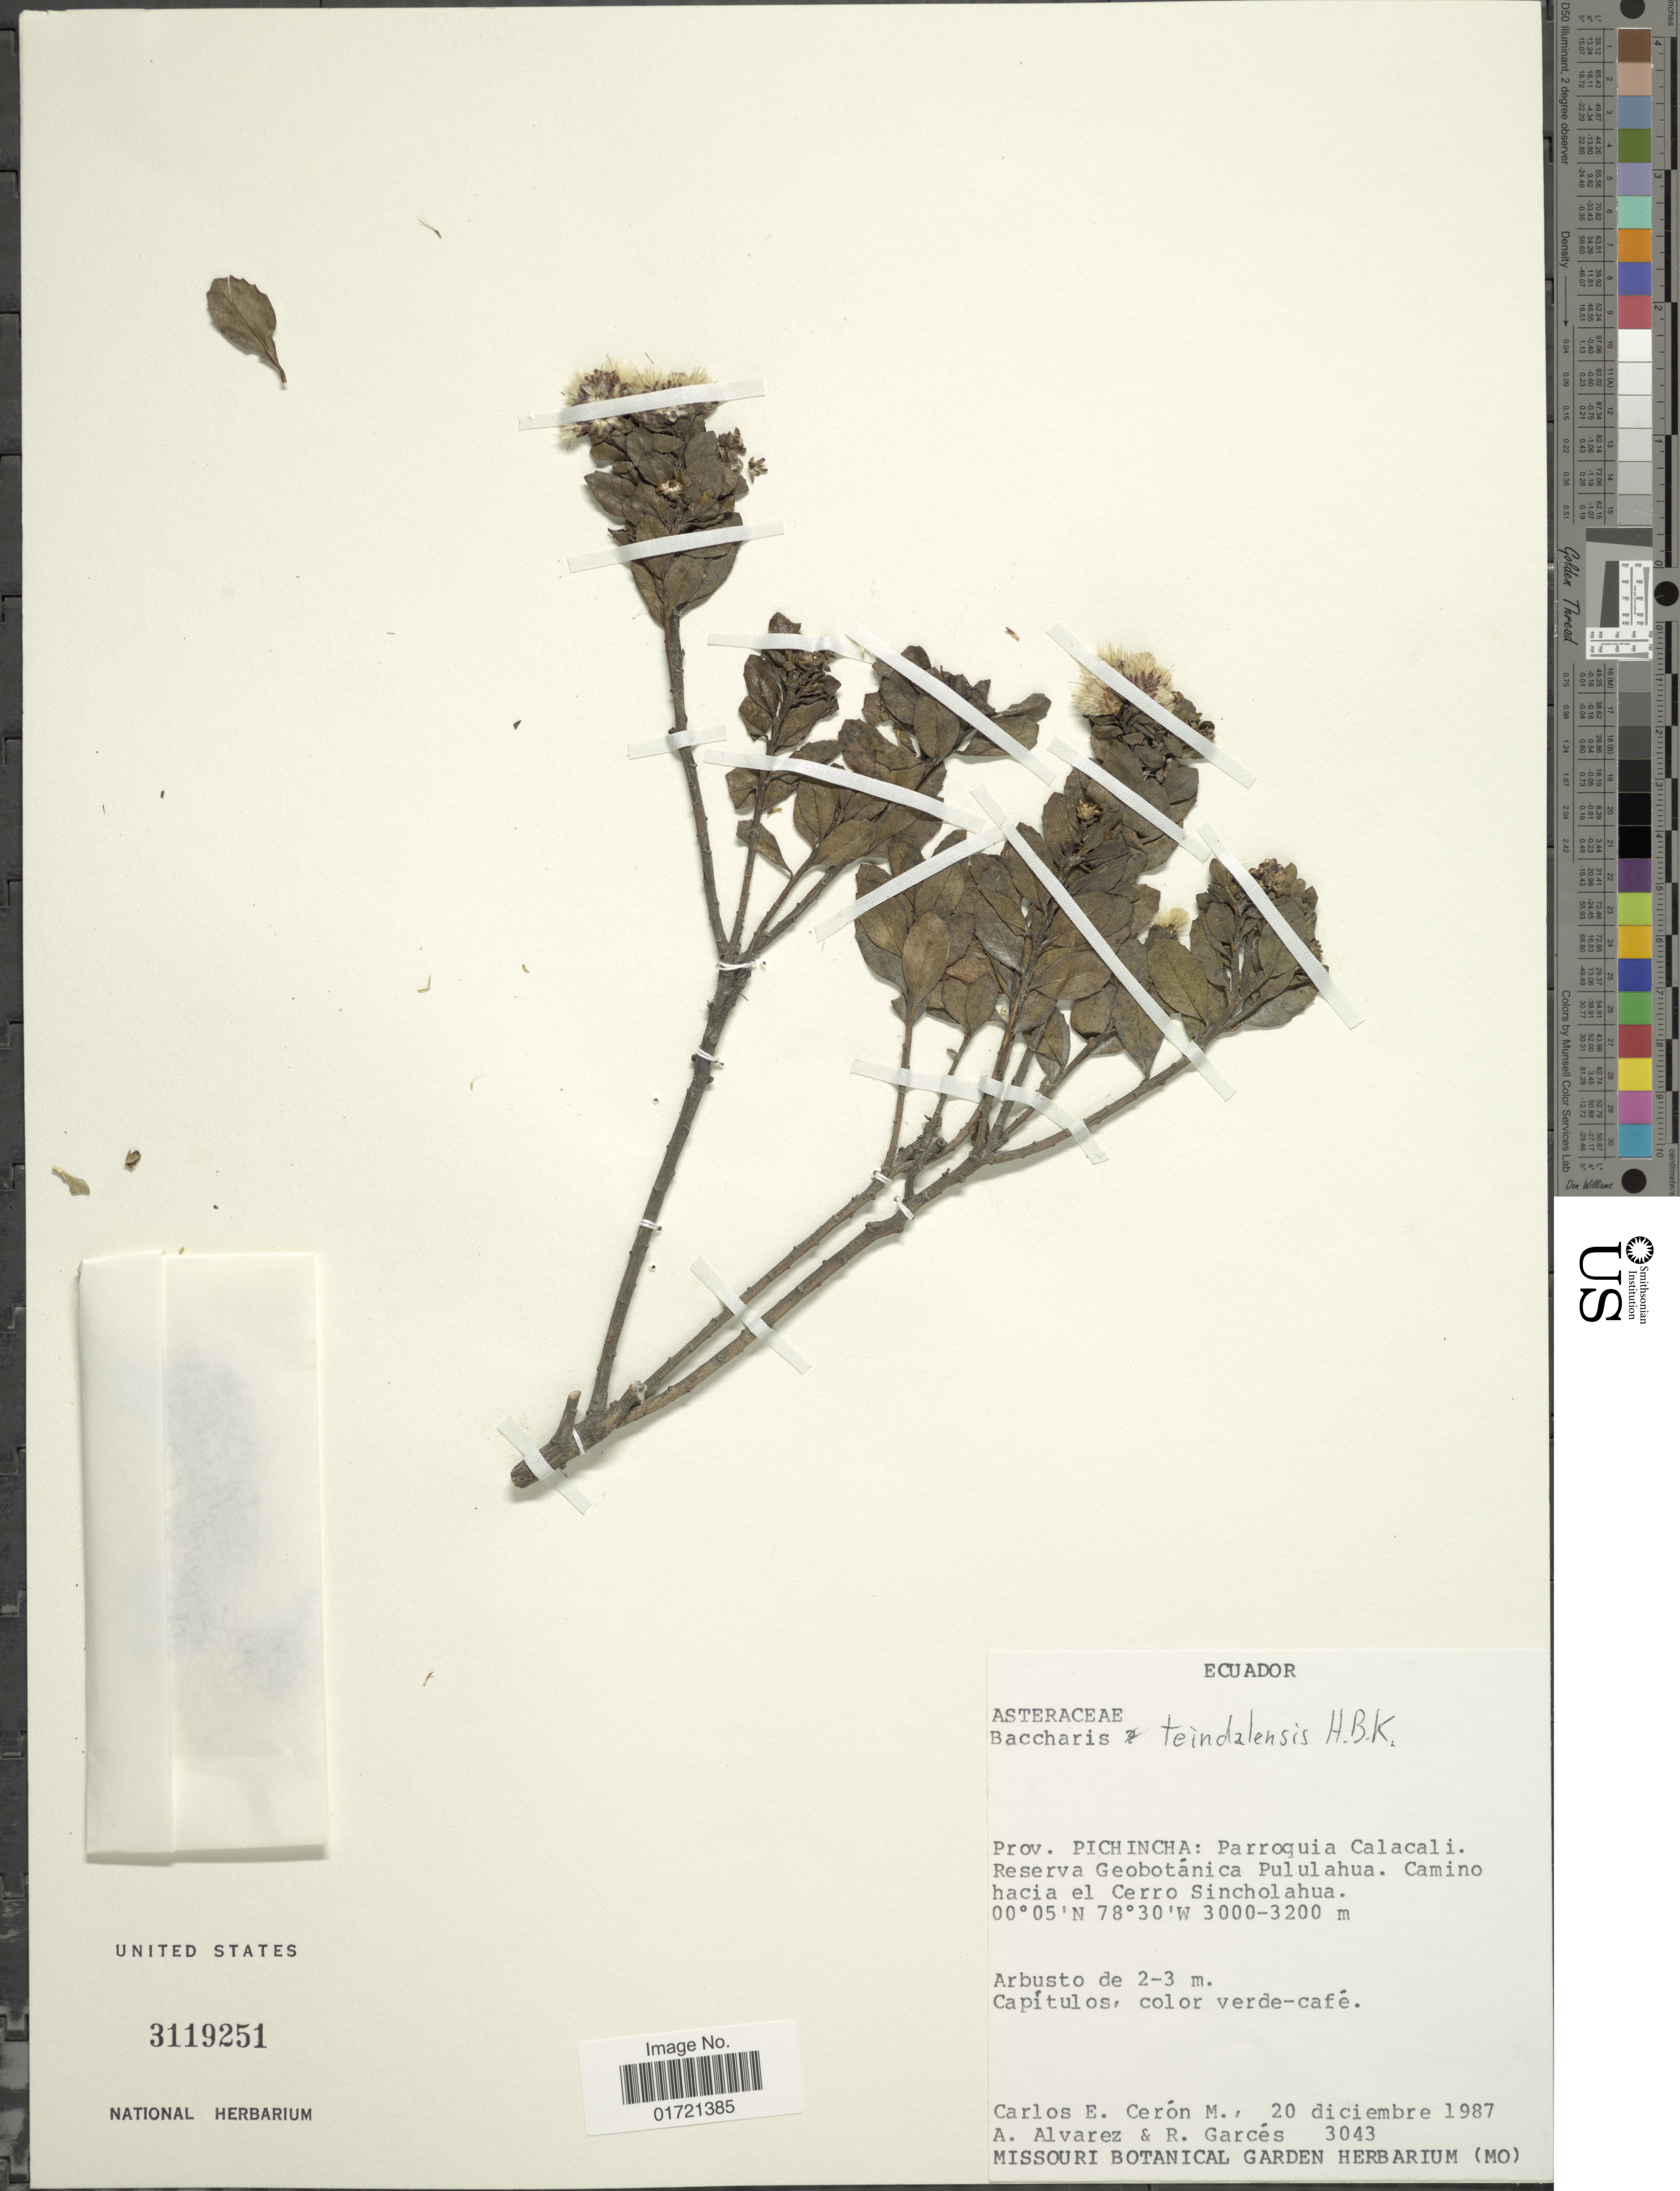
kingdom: Plantae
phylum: Tracheophyta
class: Magnoliopsida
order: Asterales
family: Asteraceae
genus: Baccharis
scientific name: Baccharis teindalensis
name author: Kunth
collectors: C. E. Cerón M., A. Alvarez & R. Garcés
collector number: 3043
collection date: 1987-12-20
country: Ecuador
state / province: Pichincha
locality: Prov. Pichincha: Parroquia Calacali. Reserva Geobotánica Pululahua. Camino hacia el Cerro Sincholahua.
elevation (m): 3000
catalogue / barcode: US 3119251